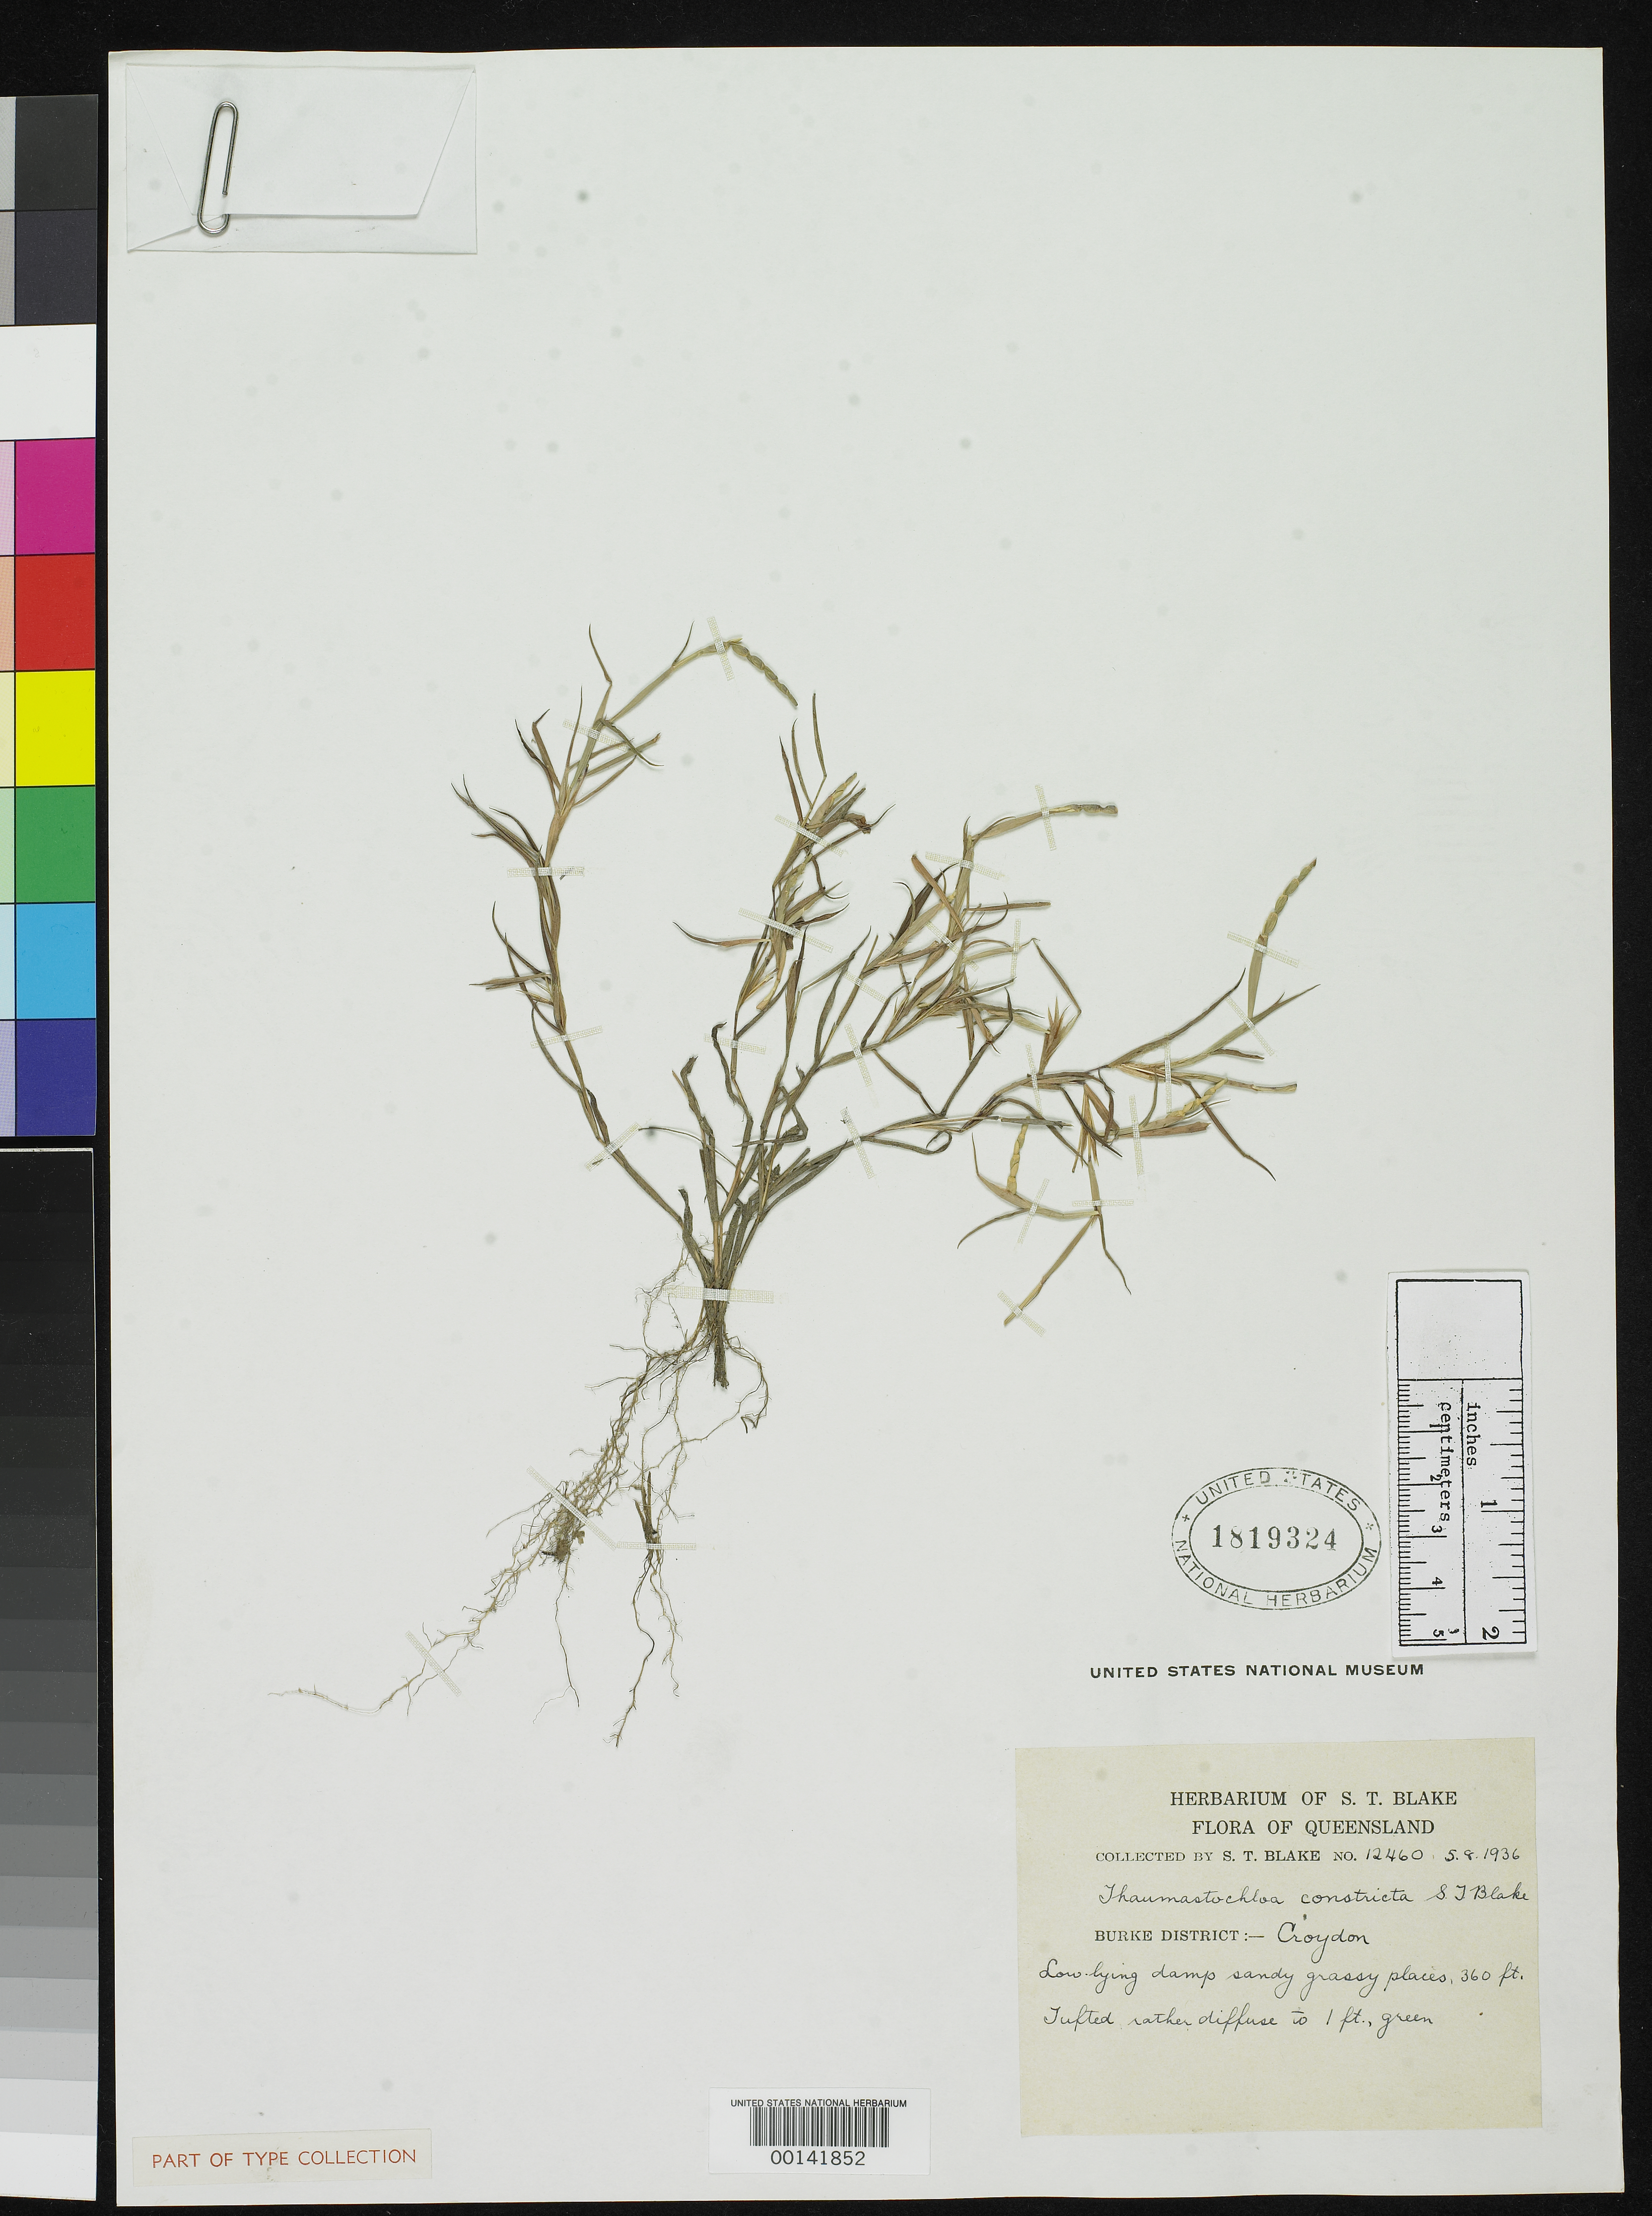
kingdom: Plantae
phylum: Tracheophyta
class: Liliopsida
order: Poales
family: Poaceae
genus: Thaumastochloa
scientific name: Thaumastochloa constricta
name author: S.T. Blake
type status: Isotype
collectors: S. T. Blake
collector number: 12460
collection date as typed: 08 Aug 1936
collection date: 1936-08-08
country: Australia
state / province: Queensland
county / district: Burke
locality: Croydon.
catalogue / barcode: US 1819324